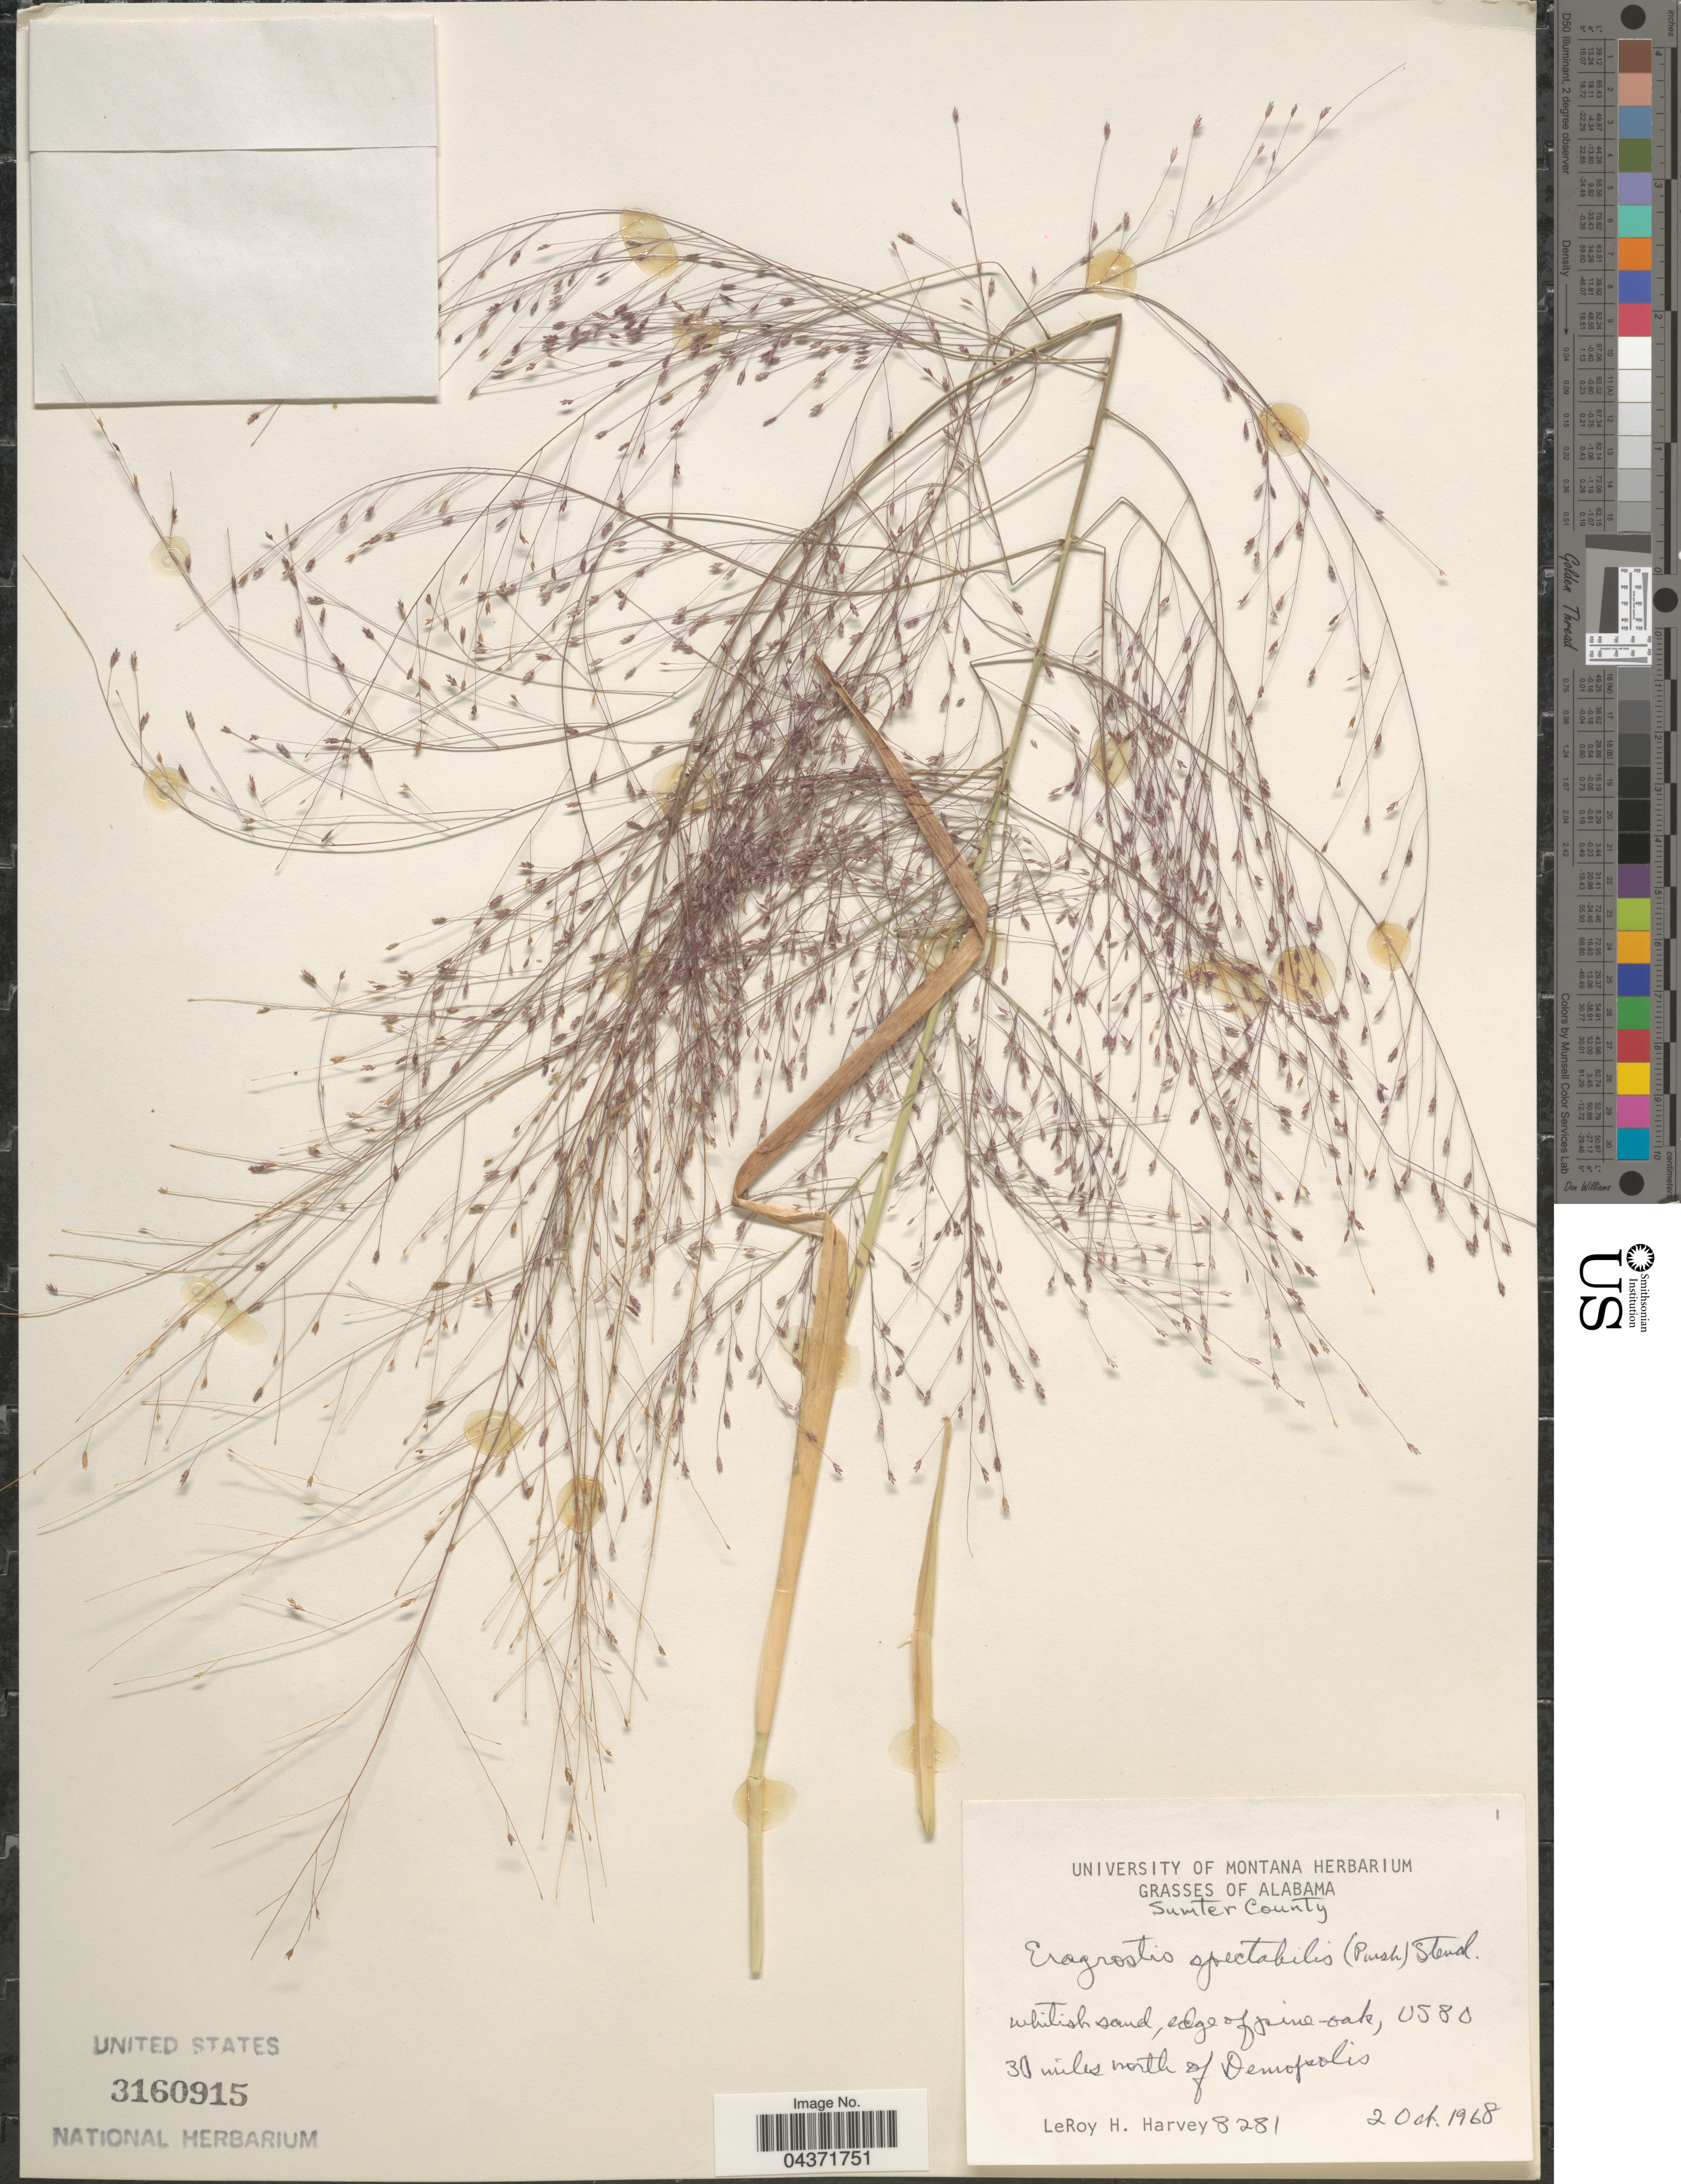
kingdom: Plantae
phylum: Tracheophyta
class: Liliopsida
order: Poales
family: Poaceae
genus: Eragrostis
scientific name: Eragrostis spectabilis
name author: (Pursh) Steud.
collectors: L. H. Harvey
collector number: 8281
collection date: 1968-10-02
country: United States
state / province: Alabama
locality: Sumter County. Edge of pine-oak, US80 30 miles north of Demofsolis.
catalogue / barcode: US 3160915